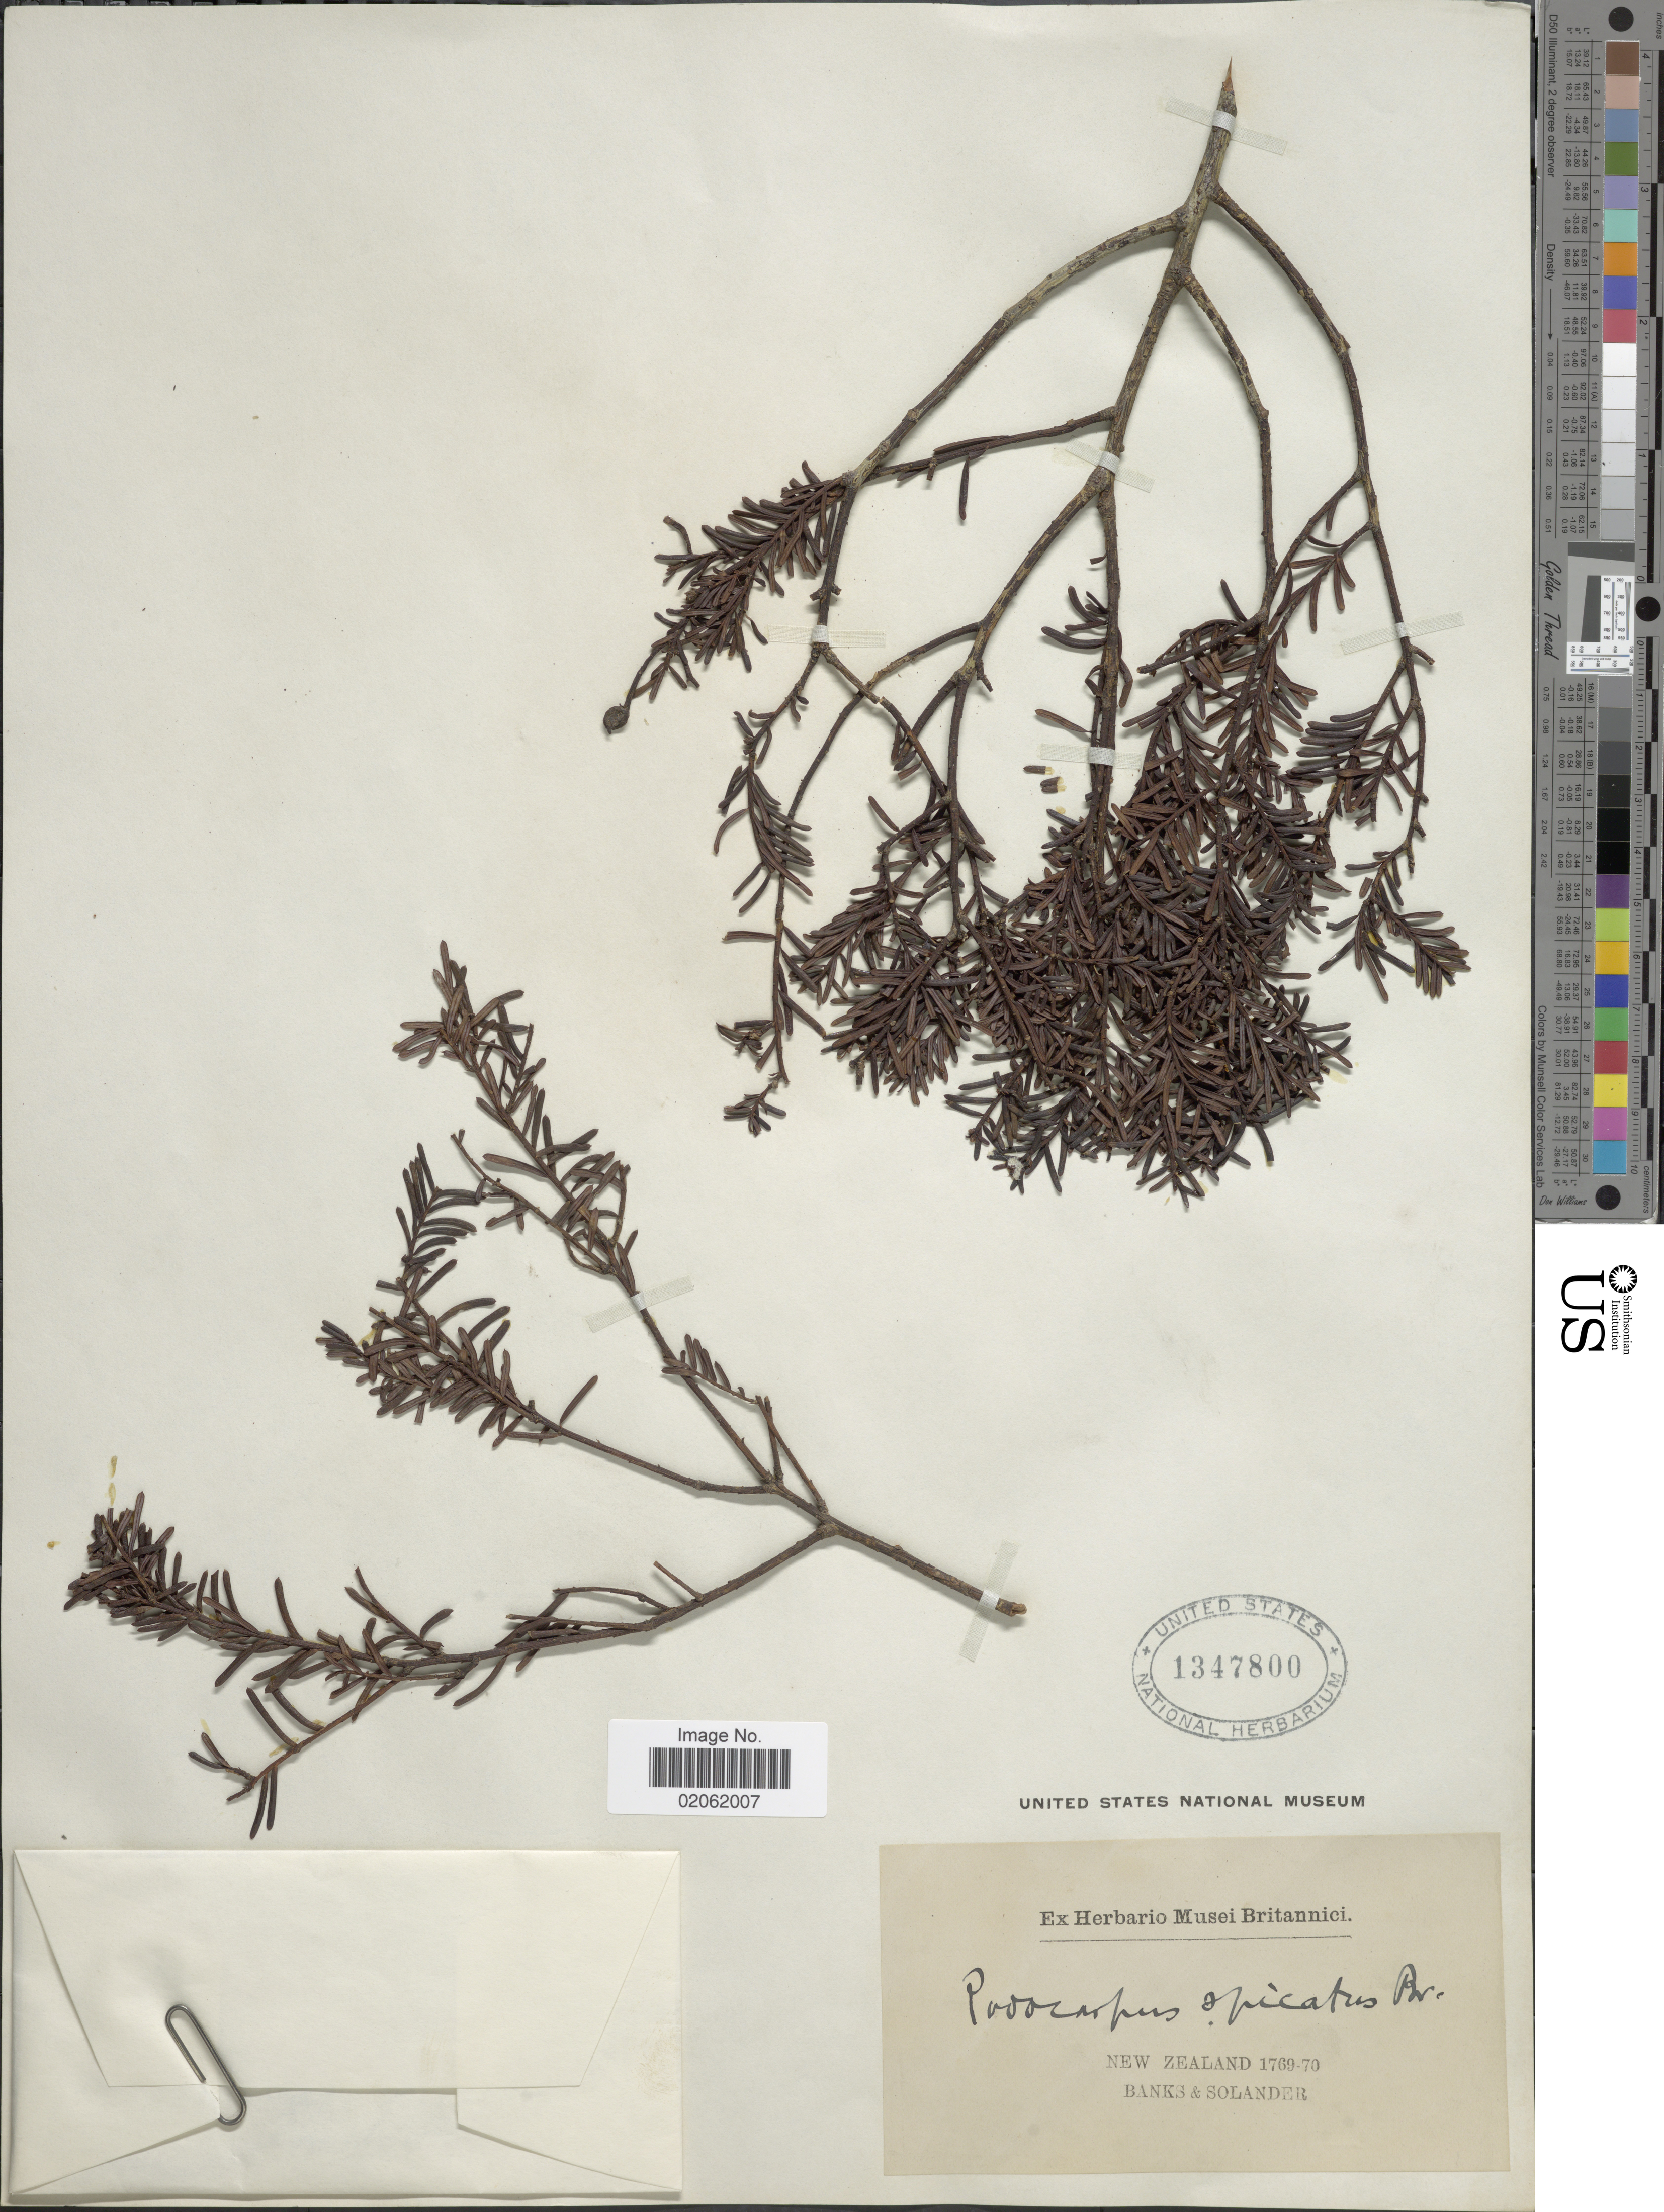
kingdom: Plantae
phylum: Tracheophyta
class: Pinopsida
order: Pinales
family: Podocarpaceae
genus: Podocarpus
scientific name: Podocarpus spicatus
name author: R. Br.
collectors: -- Banks & -- Solander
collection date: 1769/1770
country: New Zealand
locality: New Zealand.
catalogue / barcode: US 1347800